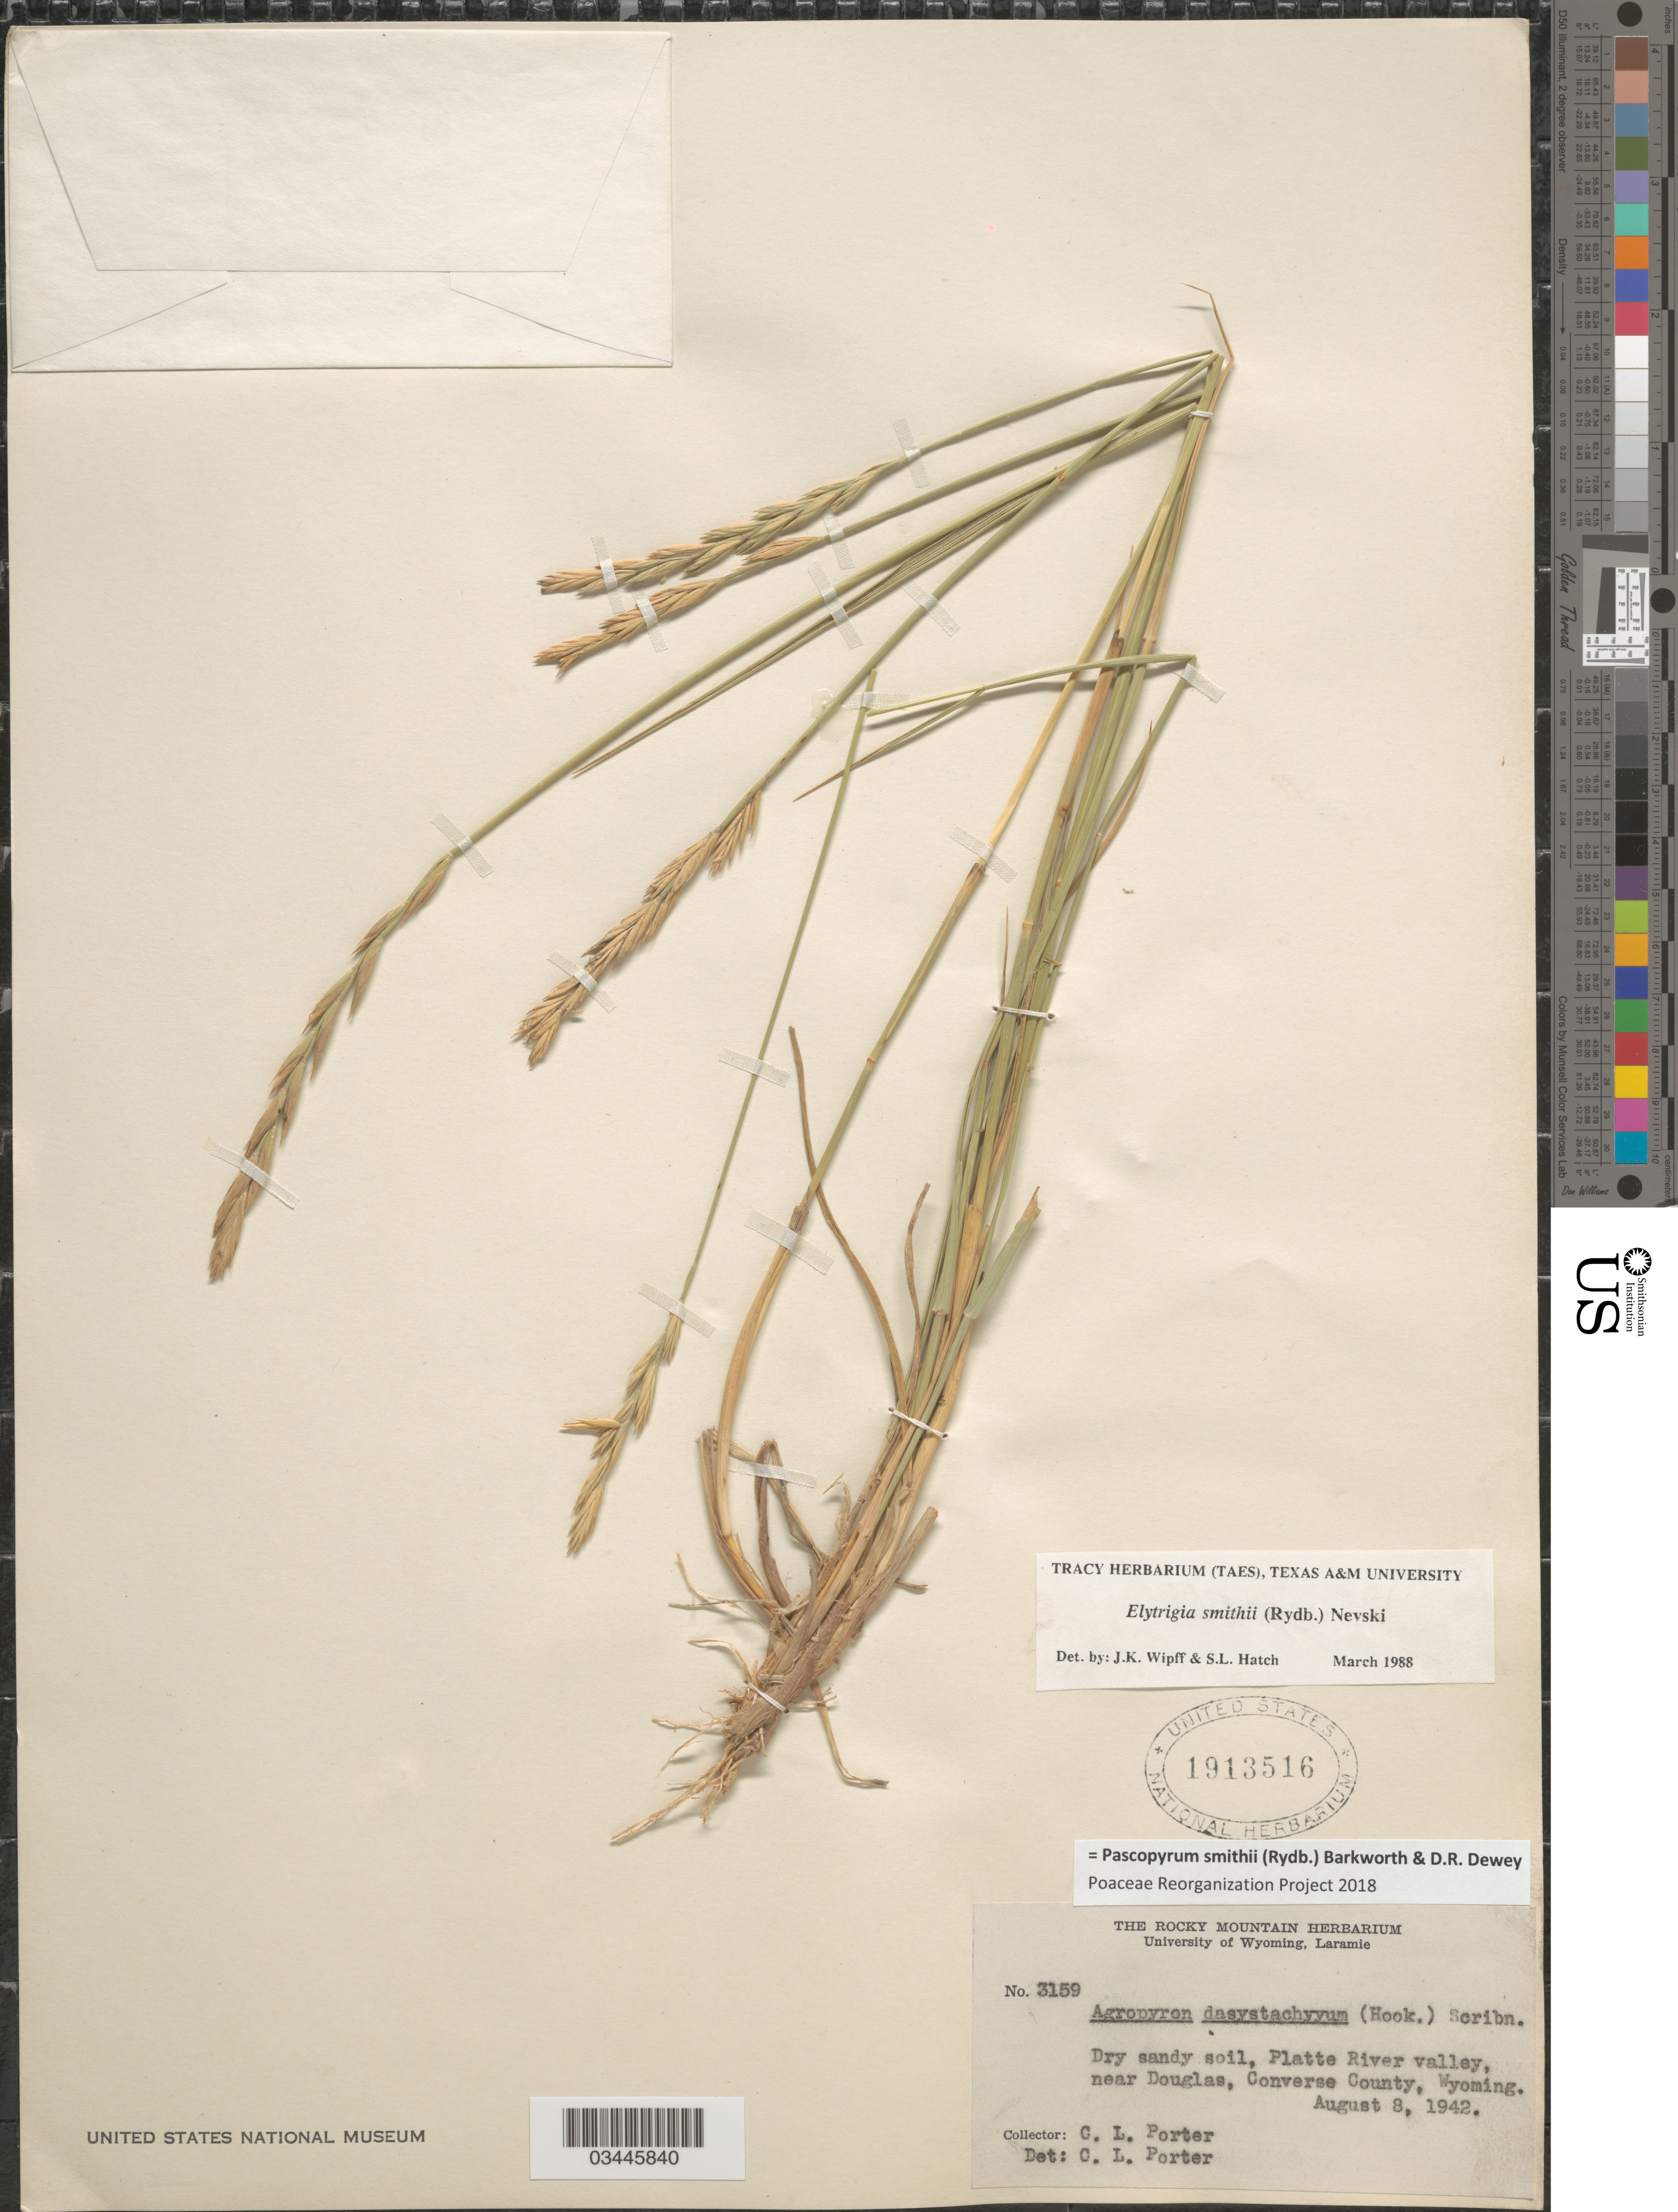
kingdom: Plantae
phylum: Tracheophyta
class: Liliopsida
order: Poales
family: Poaceae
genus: Pascopyrum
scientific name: Pascopyrum smithii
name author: (Rydb.) Barkworth & Dewey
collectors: C. L. Porter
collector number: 3159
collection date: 1942-08-08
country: United States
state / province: Wyoming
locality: Dry sandy soil, Platte River valley, near Douglas, Converse County.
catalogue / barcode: US 1913516